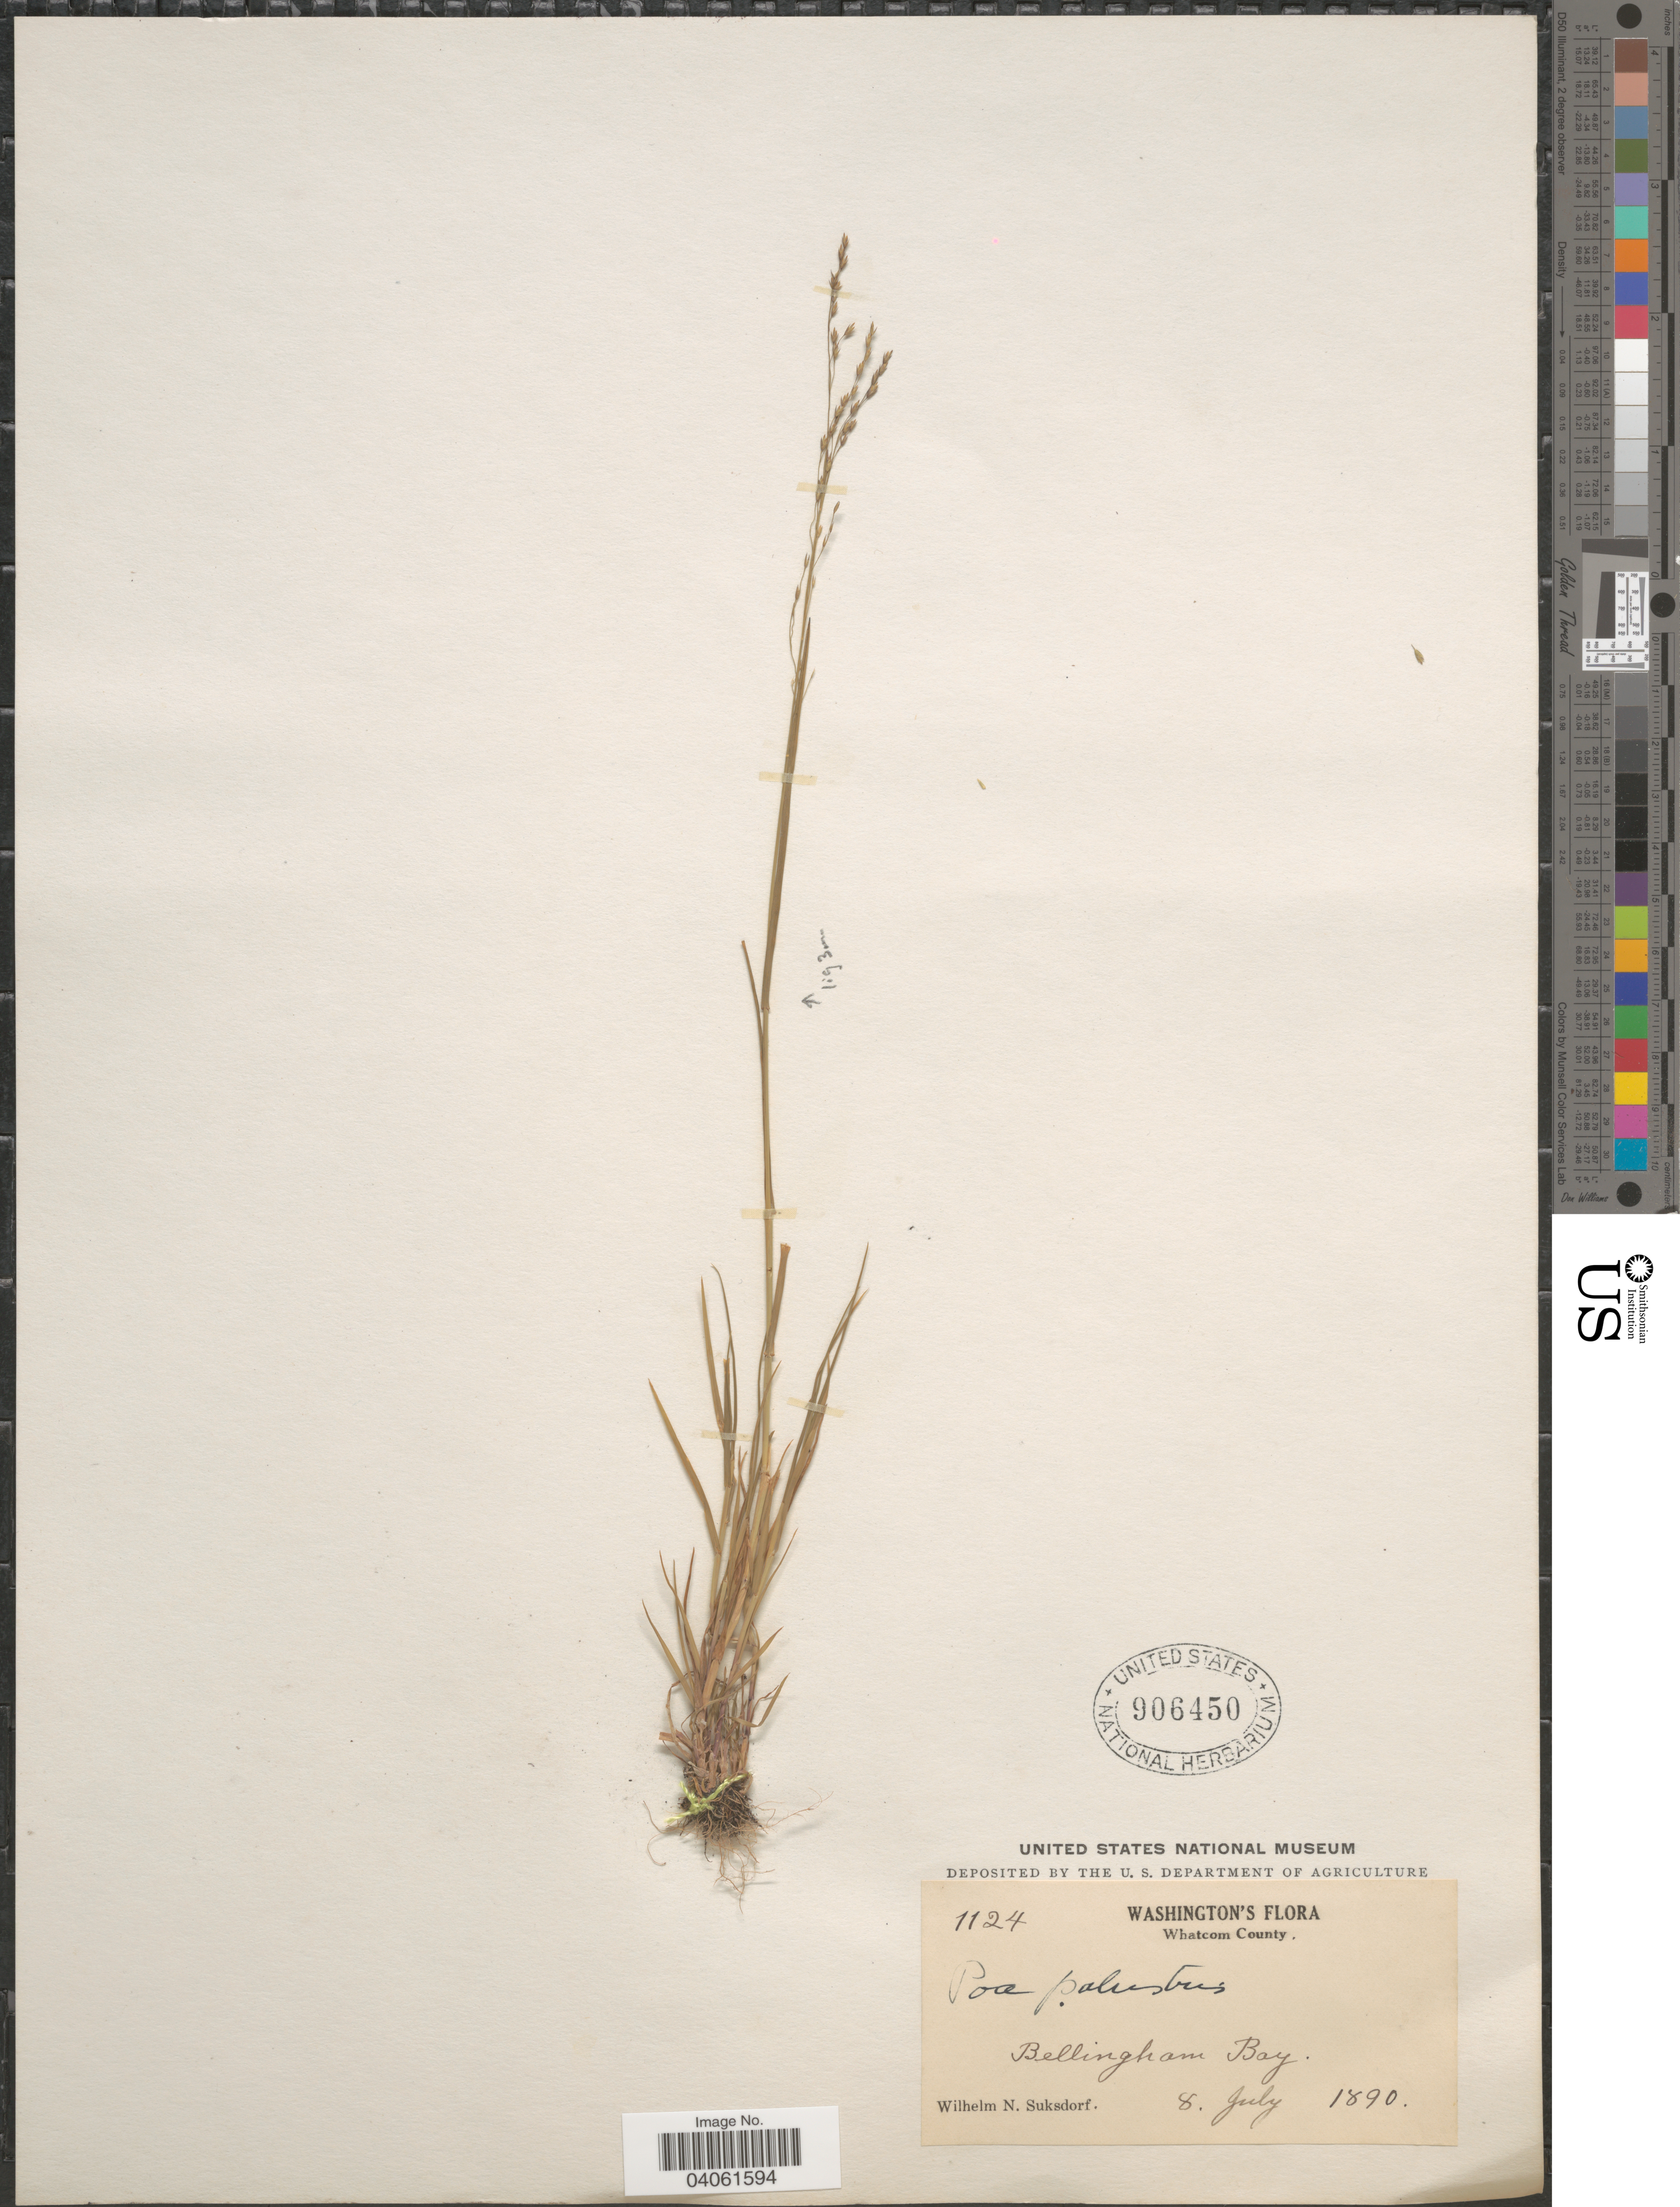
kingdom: Plantae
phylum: Tracheophyta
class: Liliopsida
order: Poales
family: Poaceae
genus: Poa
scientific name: Poa palustris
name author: L.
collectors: W. N. Suksdorf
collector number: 1124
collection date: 1890-07-08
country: United States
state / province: Washington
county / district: Whatcom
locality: Whatcom County. Bellingham Bay.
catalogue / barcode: US 906450